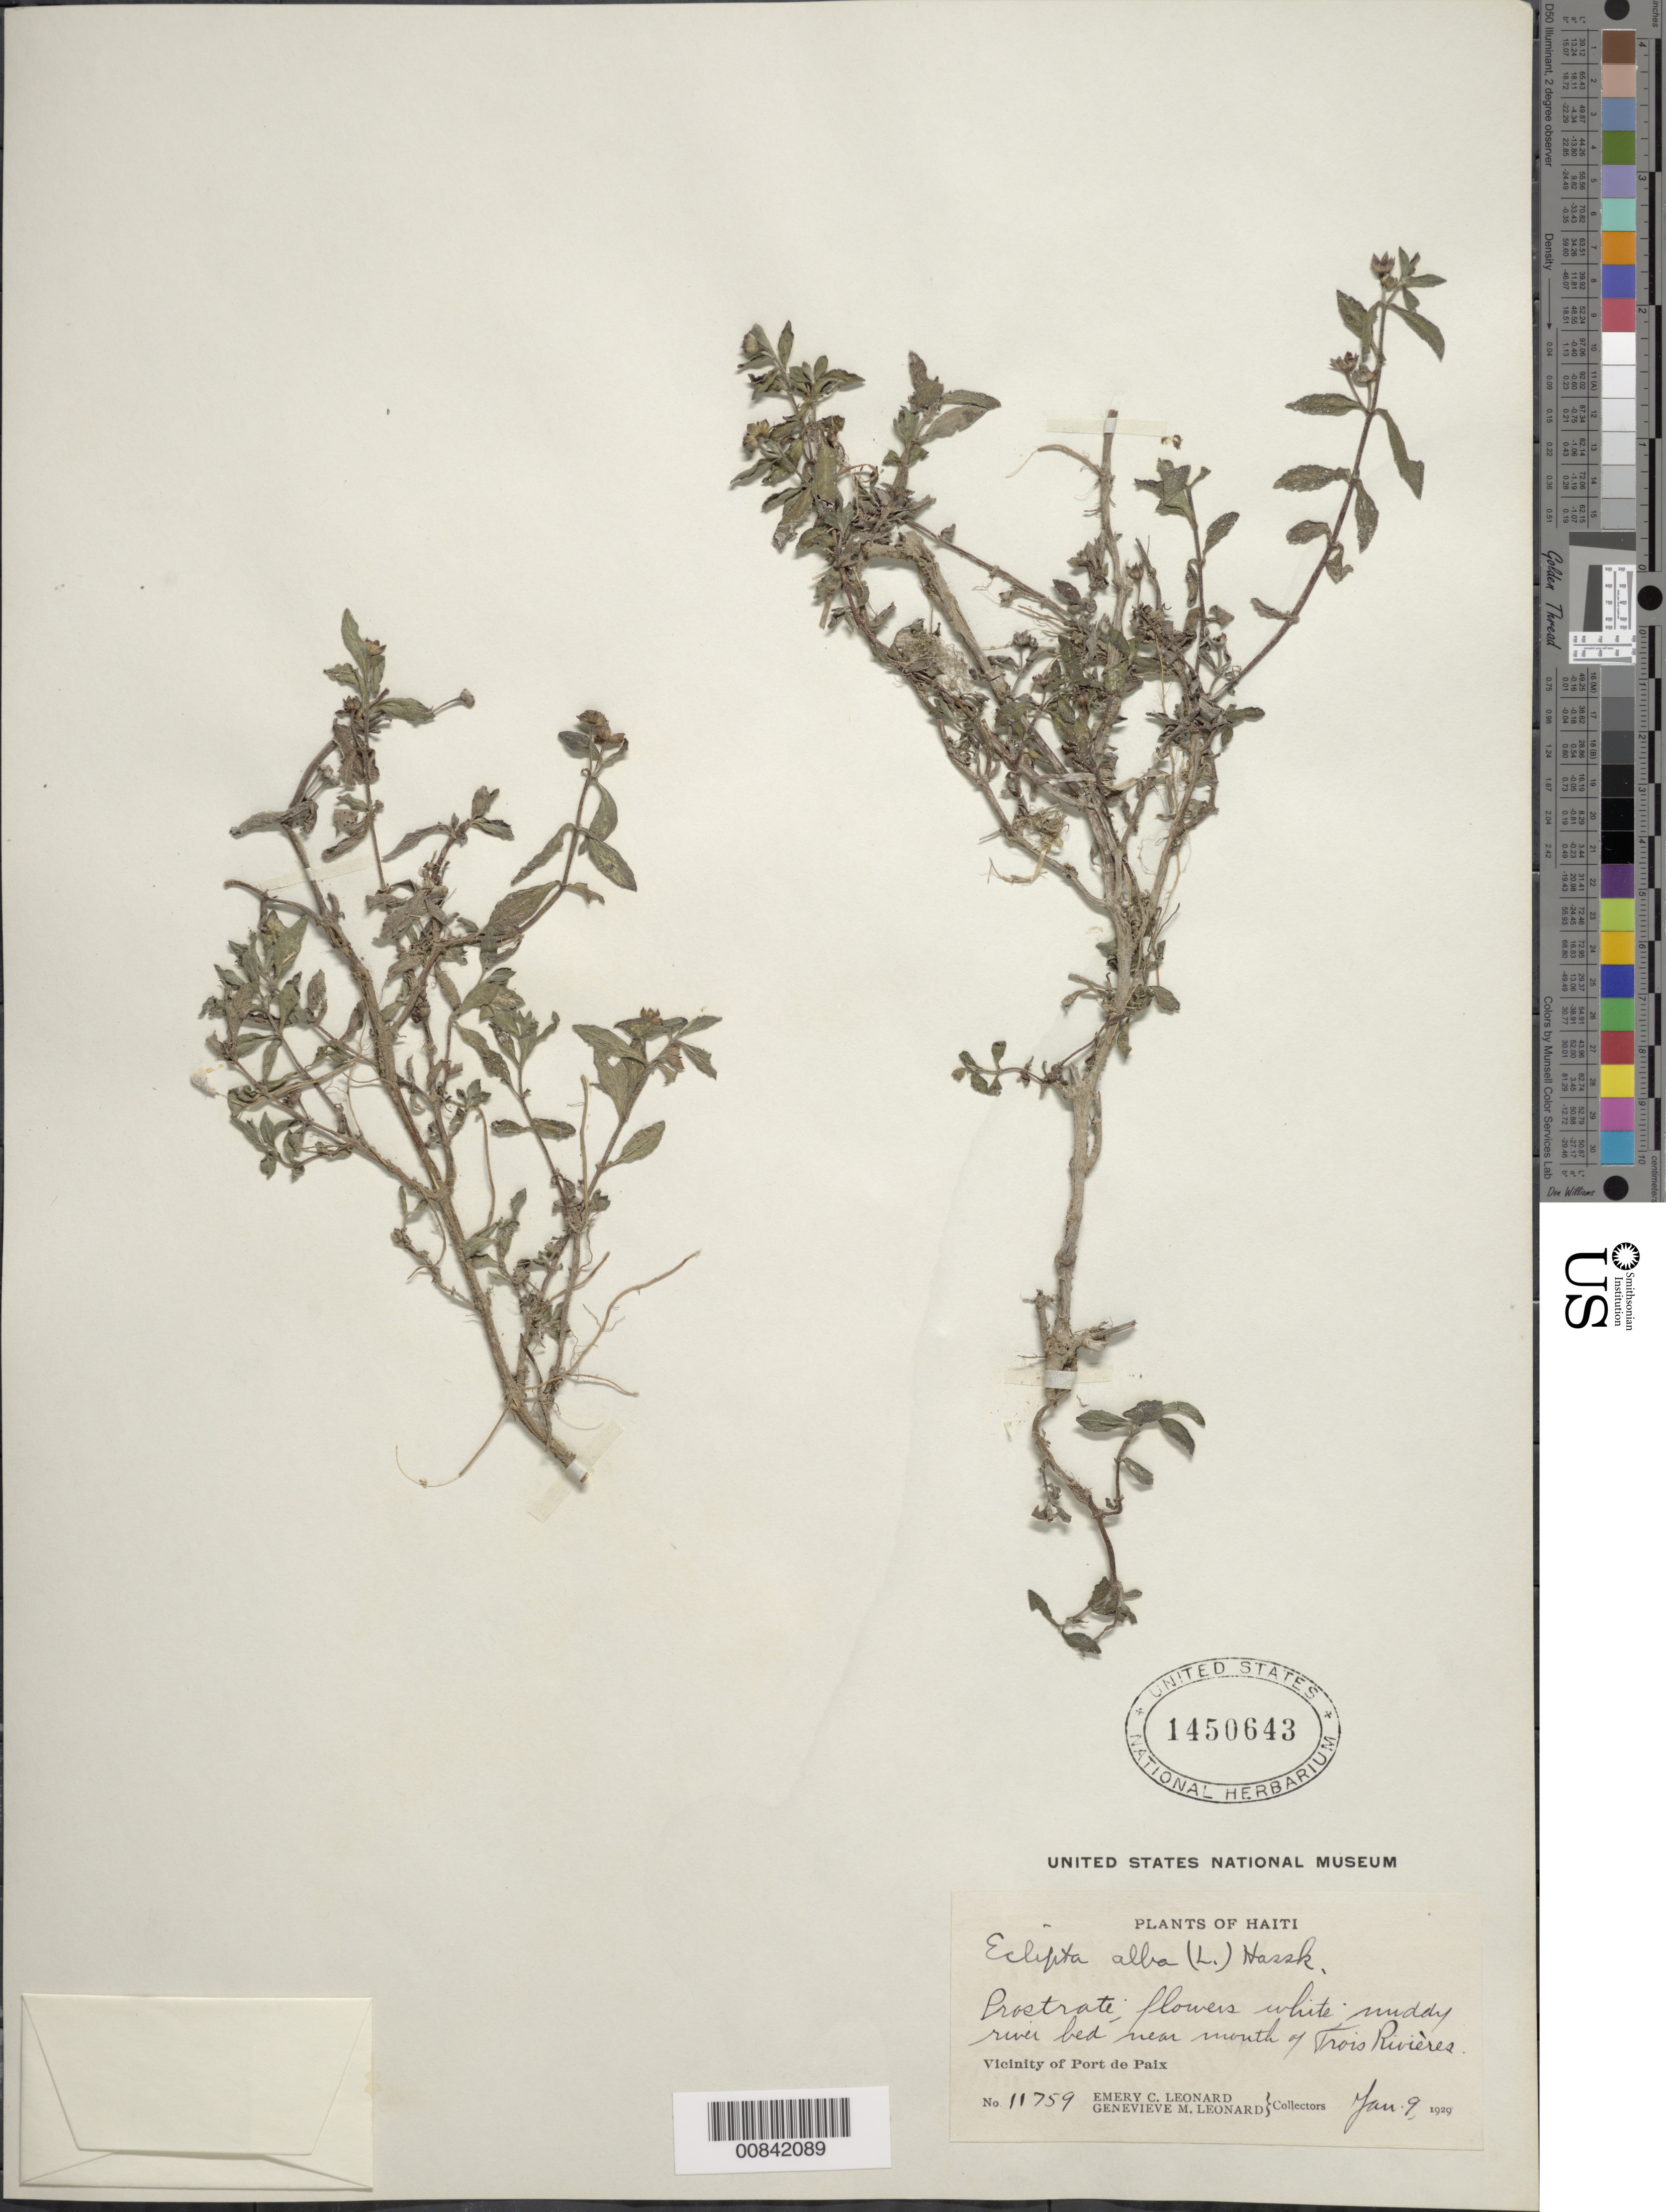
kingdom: Plantae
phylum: Tracheophyta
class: Magnoliopsida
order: Asterales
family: Asteraceae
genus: Eclipta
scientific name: Eclipta prostrata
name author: (L.) L.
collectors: E. C. Leonard & G. M. Leonard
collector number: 11759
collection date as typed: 09 Jan 1929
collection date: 1929-01-09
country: Haiti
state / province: Nord-Ouest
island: Hispaniola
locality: Vicinity of Port de Paix, near mouth of Trois Rivières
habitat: Muddy river bed near mouth of river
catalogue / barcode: US 1450643